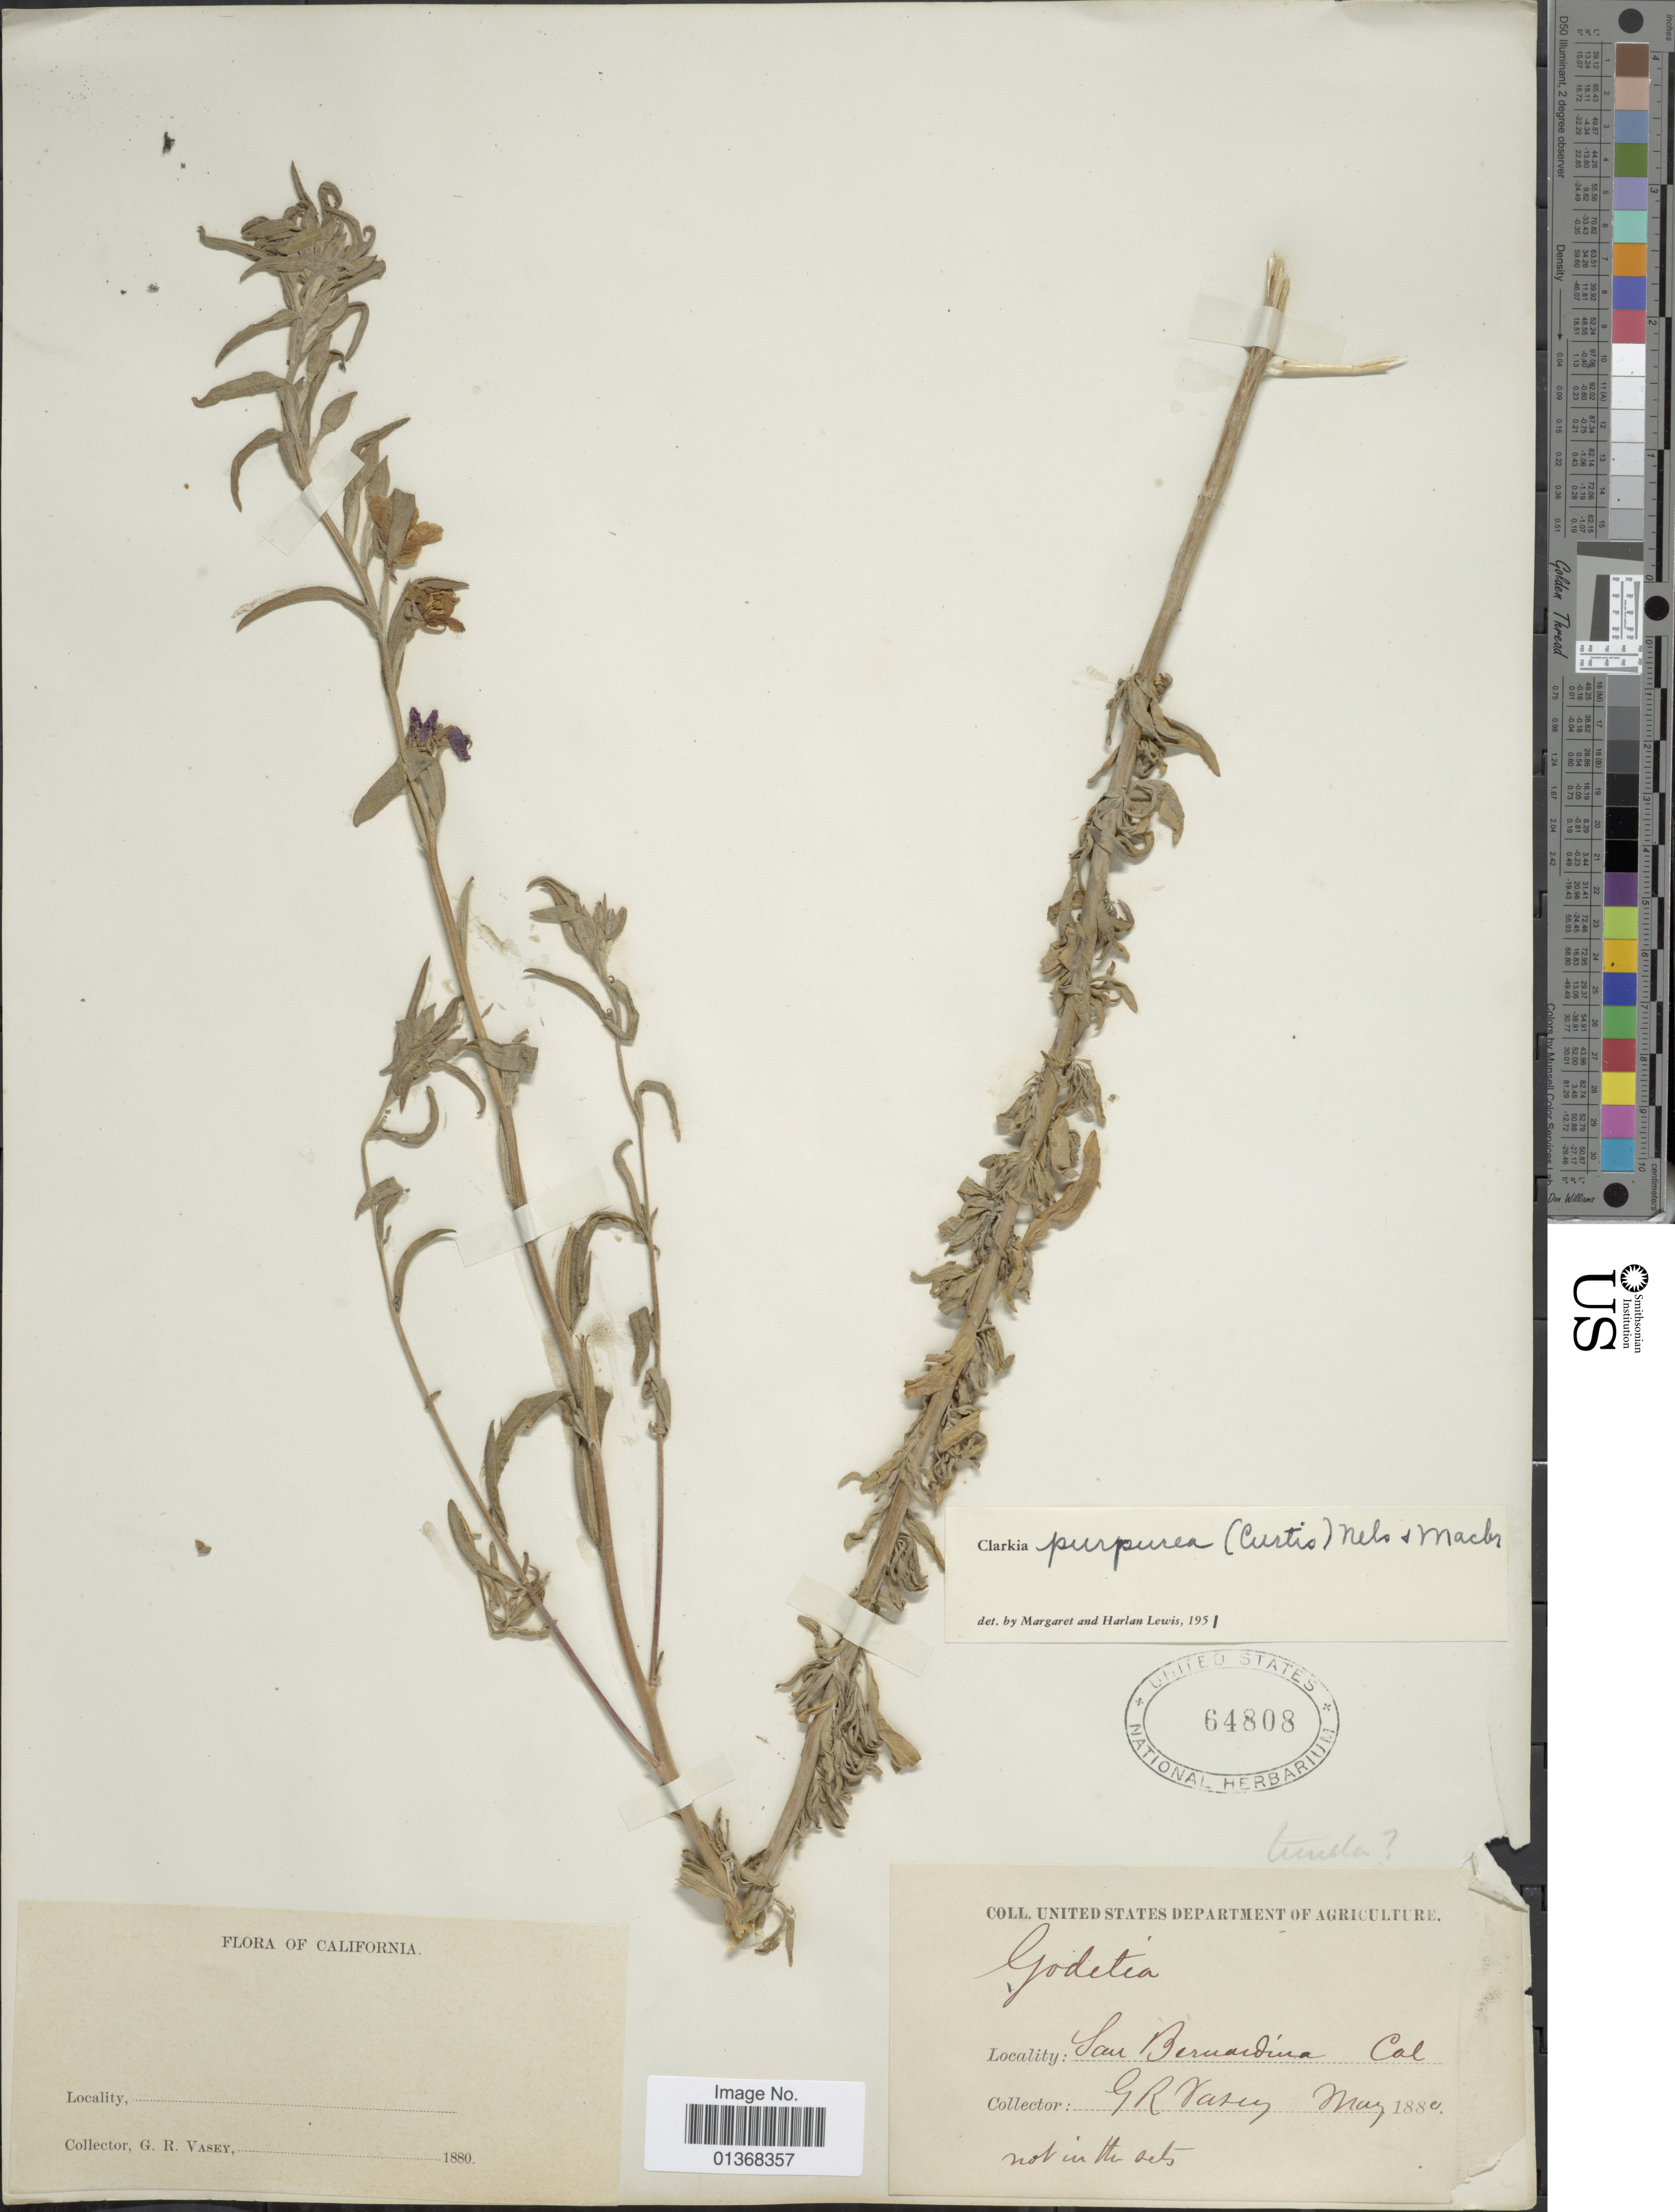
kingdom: Plantae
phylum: Tracheophyta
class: Magnoliopsida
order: Myrtales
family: Onagraceae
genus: Clarkia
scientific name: Clarkia purpurea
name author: (Curtis) A. Nelson & J.F. Macbr.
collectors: G. R. Vasey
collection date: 1880-05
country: United States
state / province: California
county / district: San Bernardino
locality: San Bernardino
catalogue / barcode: US 64808